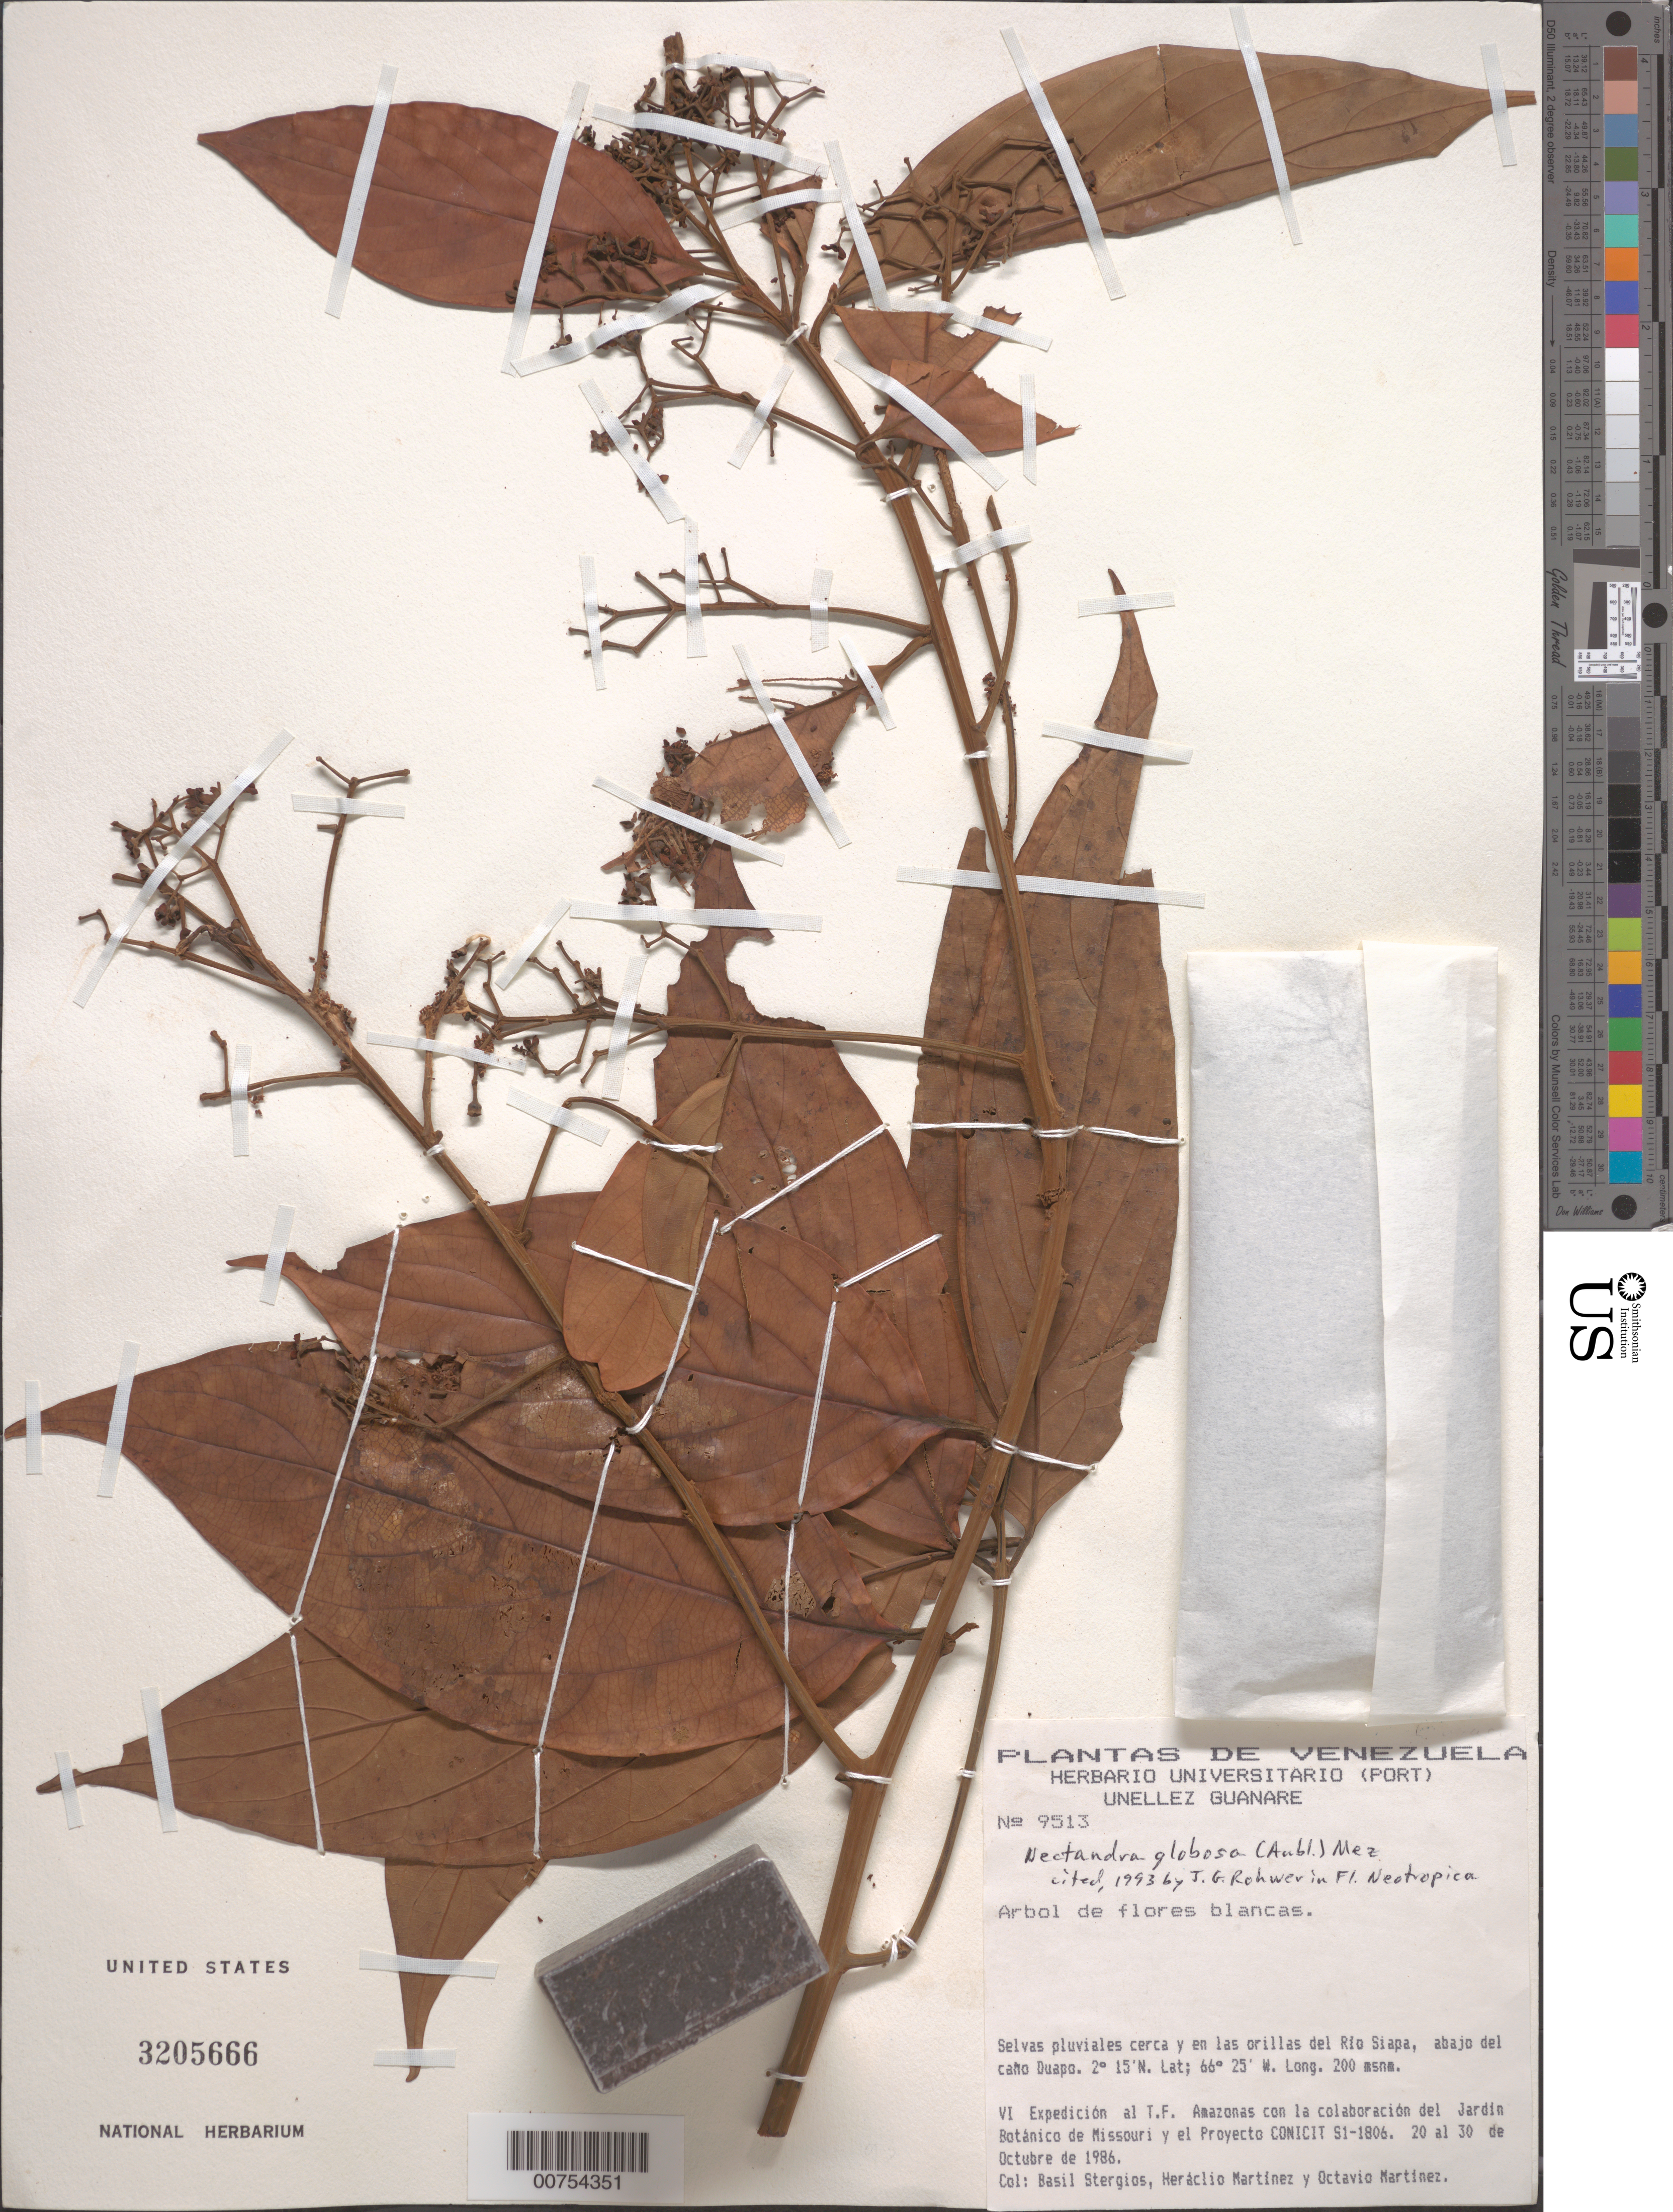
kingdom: Plantae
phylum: Tracheophyta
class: Magnoliopsida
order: Laurales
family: Lauraceae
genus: Nectandra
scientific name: Nectandra globosa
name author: (Aubl.) Mez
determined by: Rohwer, J. G.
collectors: B. G. Stergios, H. Martinez & O. Martínez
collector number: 9513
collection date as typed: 20-Oct-86 to 30-Oct-86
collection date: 1986-10-20/1986-10-30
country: Venezuela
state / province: Amazonas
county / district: Río Negro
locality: Río Siapa, abajo del Caño Duapo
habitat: Rainforest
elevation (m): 200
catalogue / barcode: US 3205666